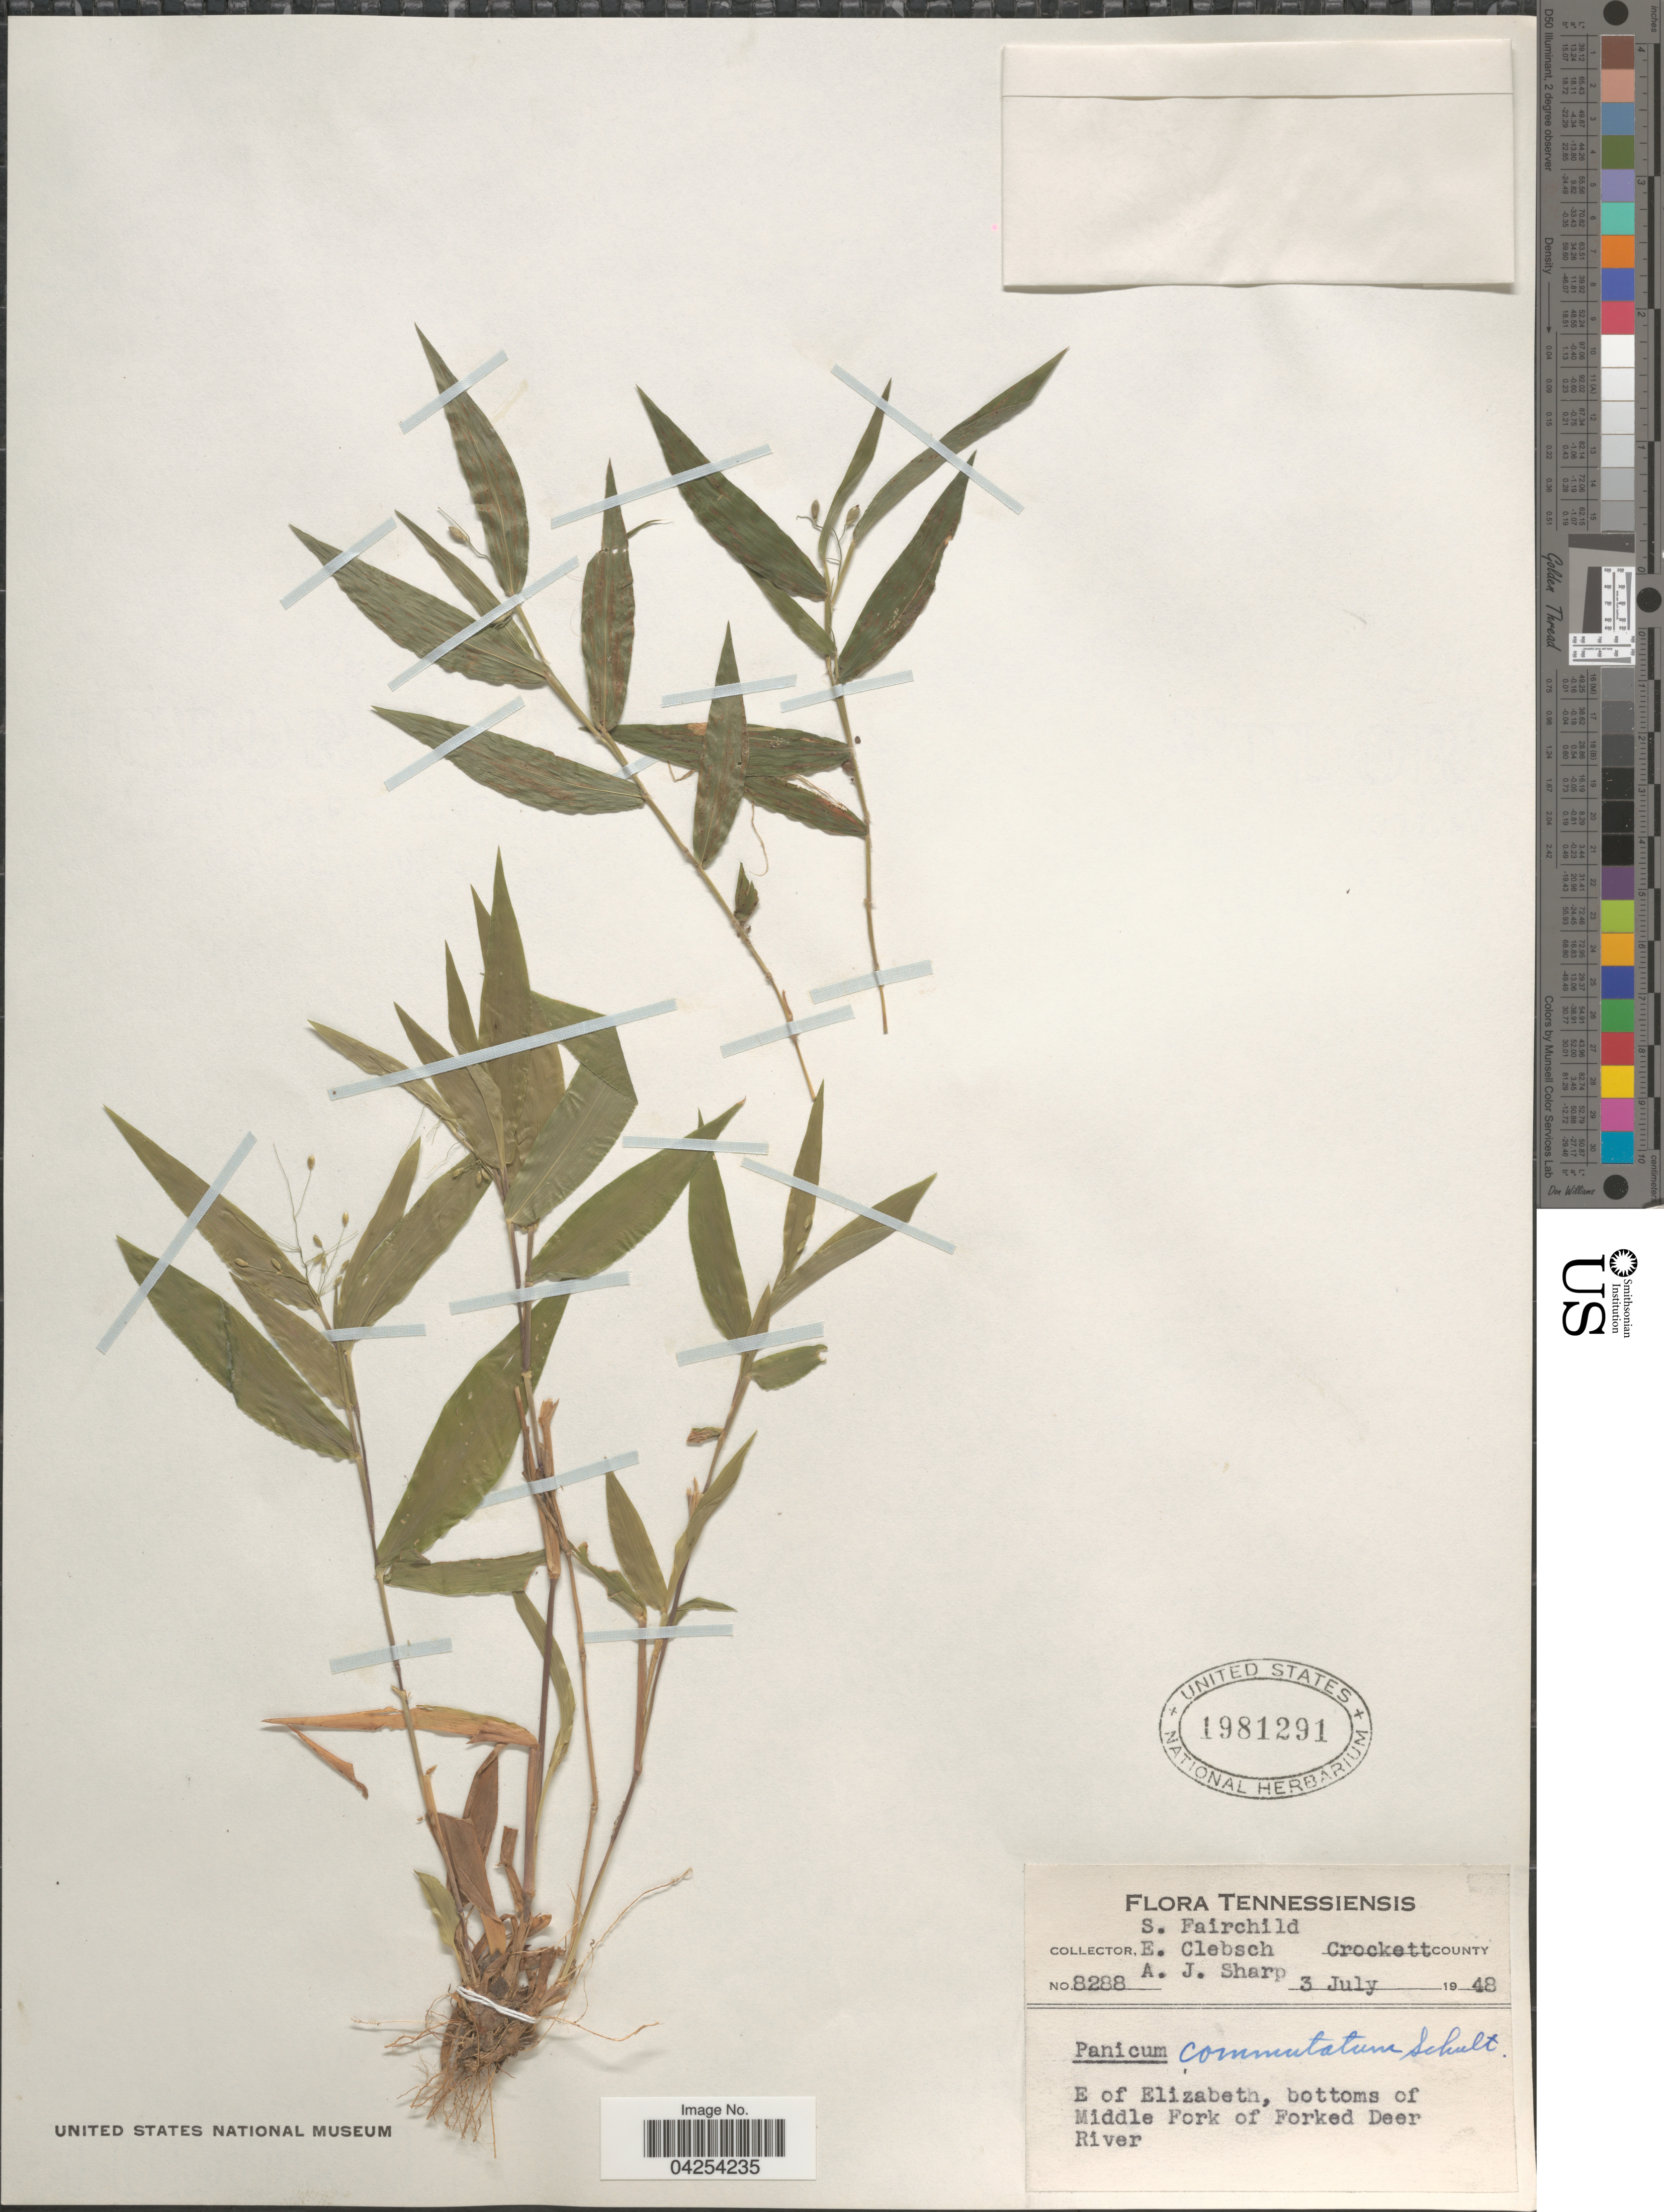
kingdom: Plantae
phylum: Tracheophyta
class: Liliopsida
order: Poales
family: Poaceae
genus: Dichanthelium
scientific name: Dichanthelium commutatum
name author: (Schult.) Gould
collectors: S. Fairchild, E. Clebsch & A. J. Sharp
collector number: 8288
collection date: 1948-07-03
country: United States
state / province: Tennessee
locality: Tennessiensis. Crockett County. E of Elizabeth, bottoms of Middle Fork of Forked Deer River.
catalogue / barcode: US 1981291